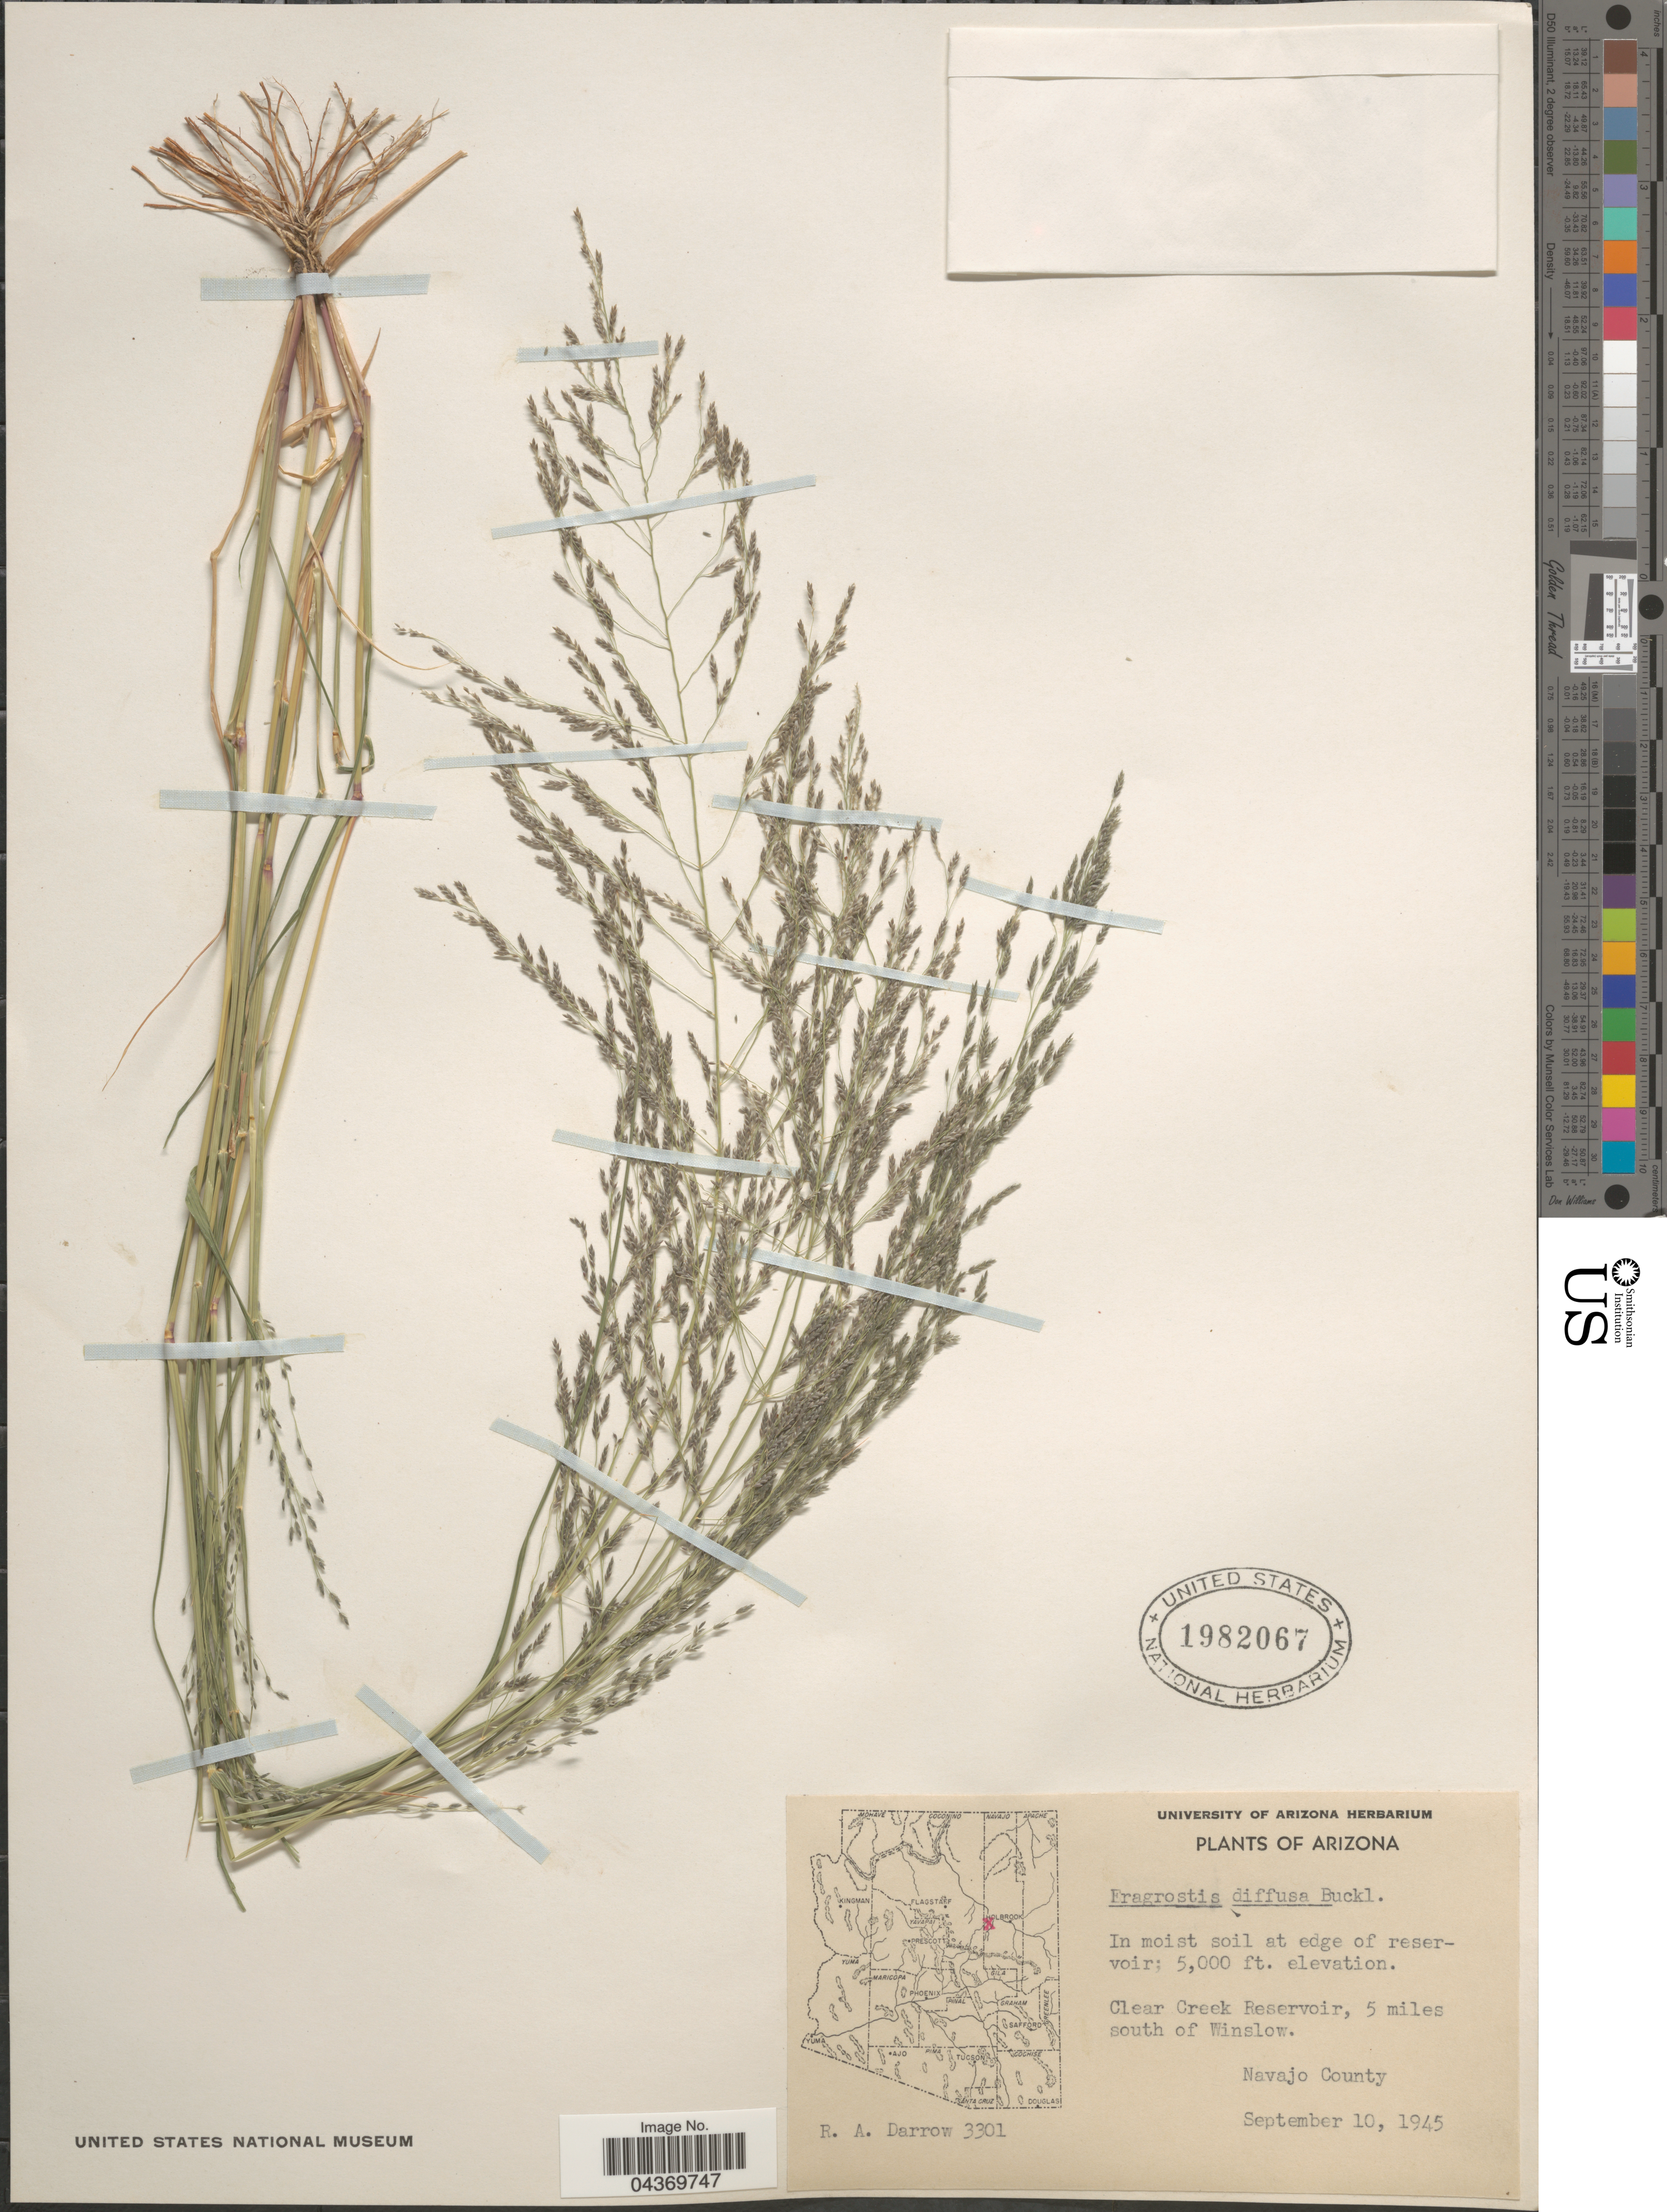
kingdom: Plantae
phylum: Tracheophyta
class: Liliopsida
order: Poales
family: Poaceae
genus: Eragrostis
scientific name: Eragrostis pectinacea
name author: (Michx.) Nees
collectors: R. A. Darrow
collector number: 3301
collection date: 1945-09-10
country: United States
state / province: Arizona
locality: In moist soil at edge of reservoir; Clear Creek Reservoir, 5 miles south of Winslow. Navajo County.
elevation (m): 1524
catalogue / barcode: US 1982067